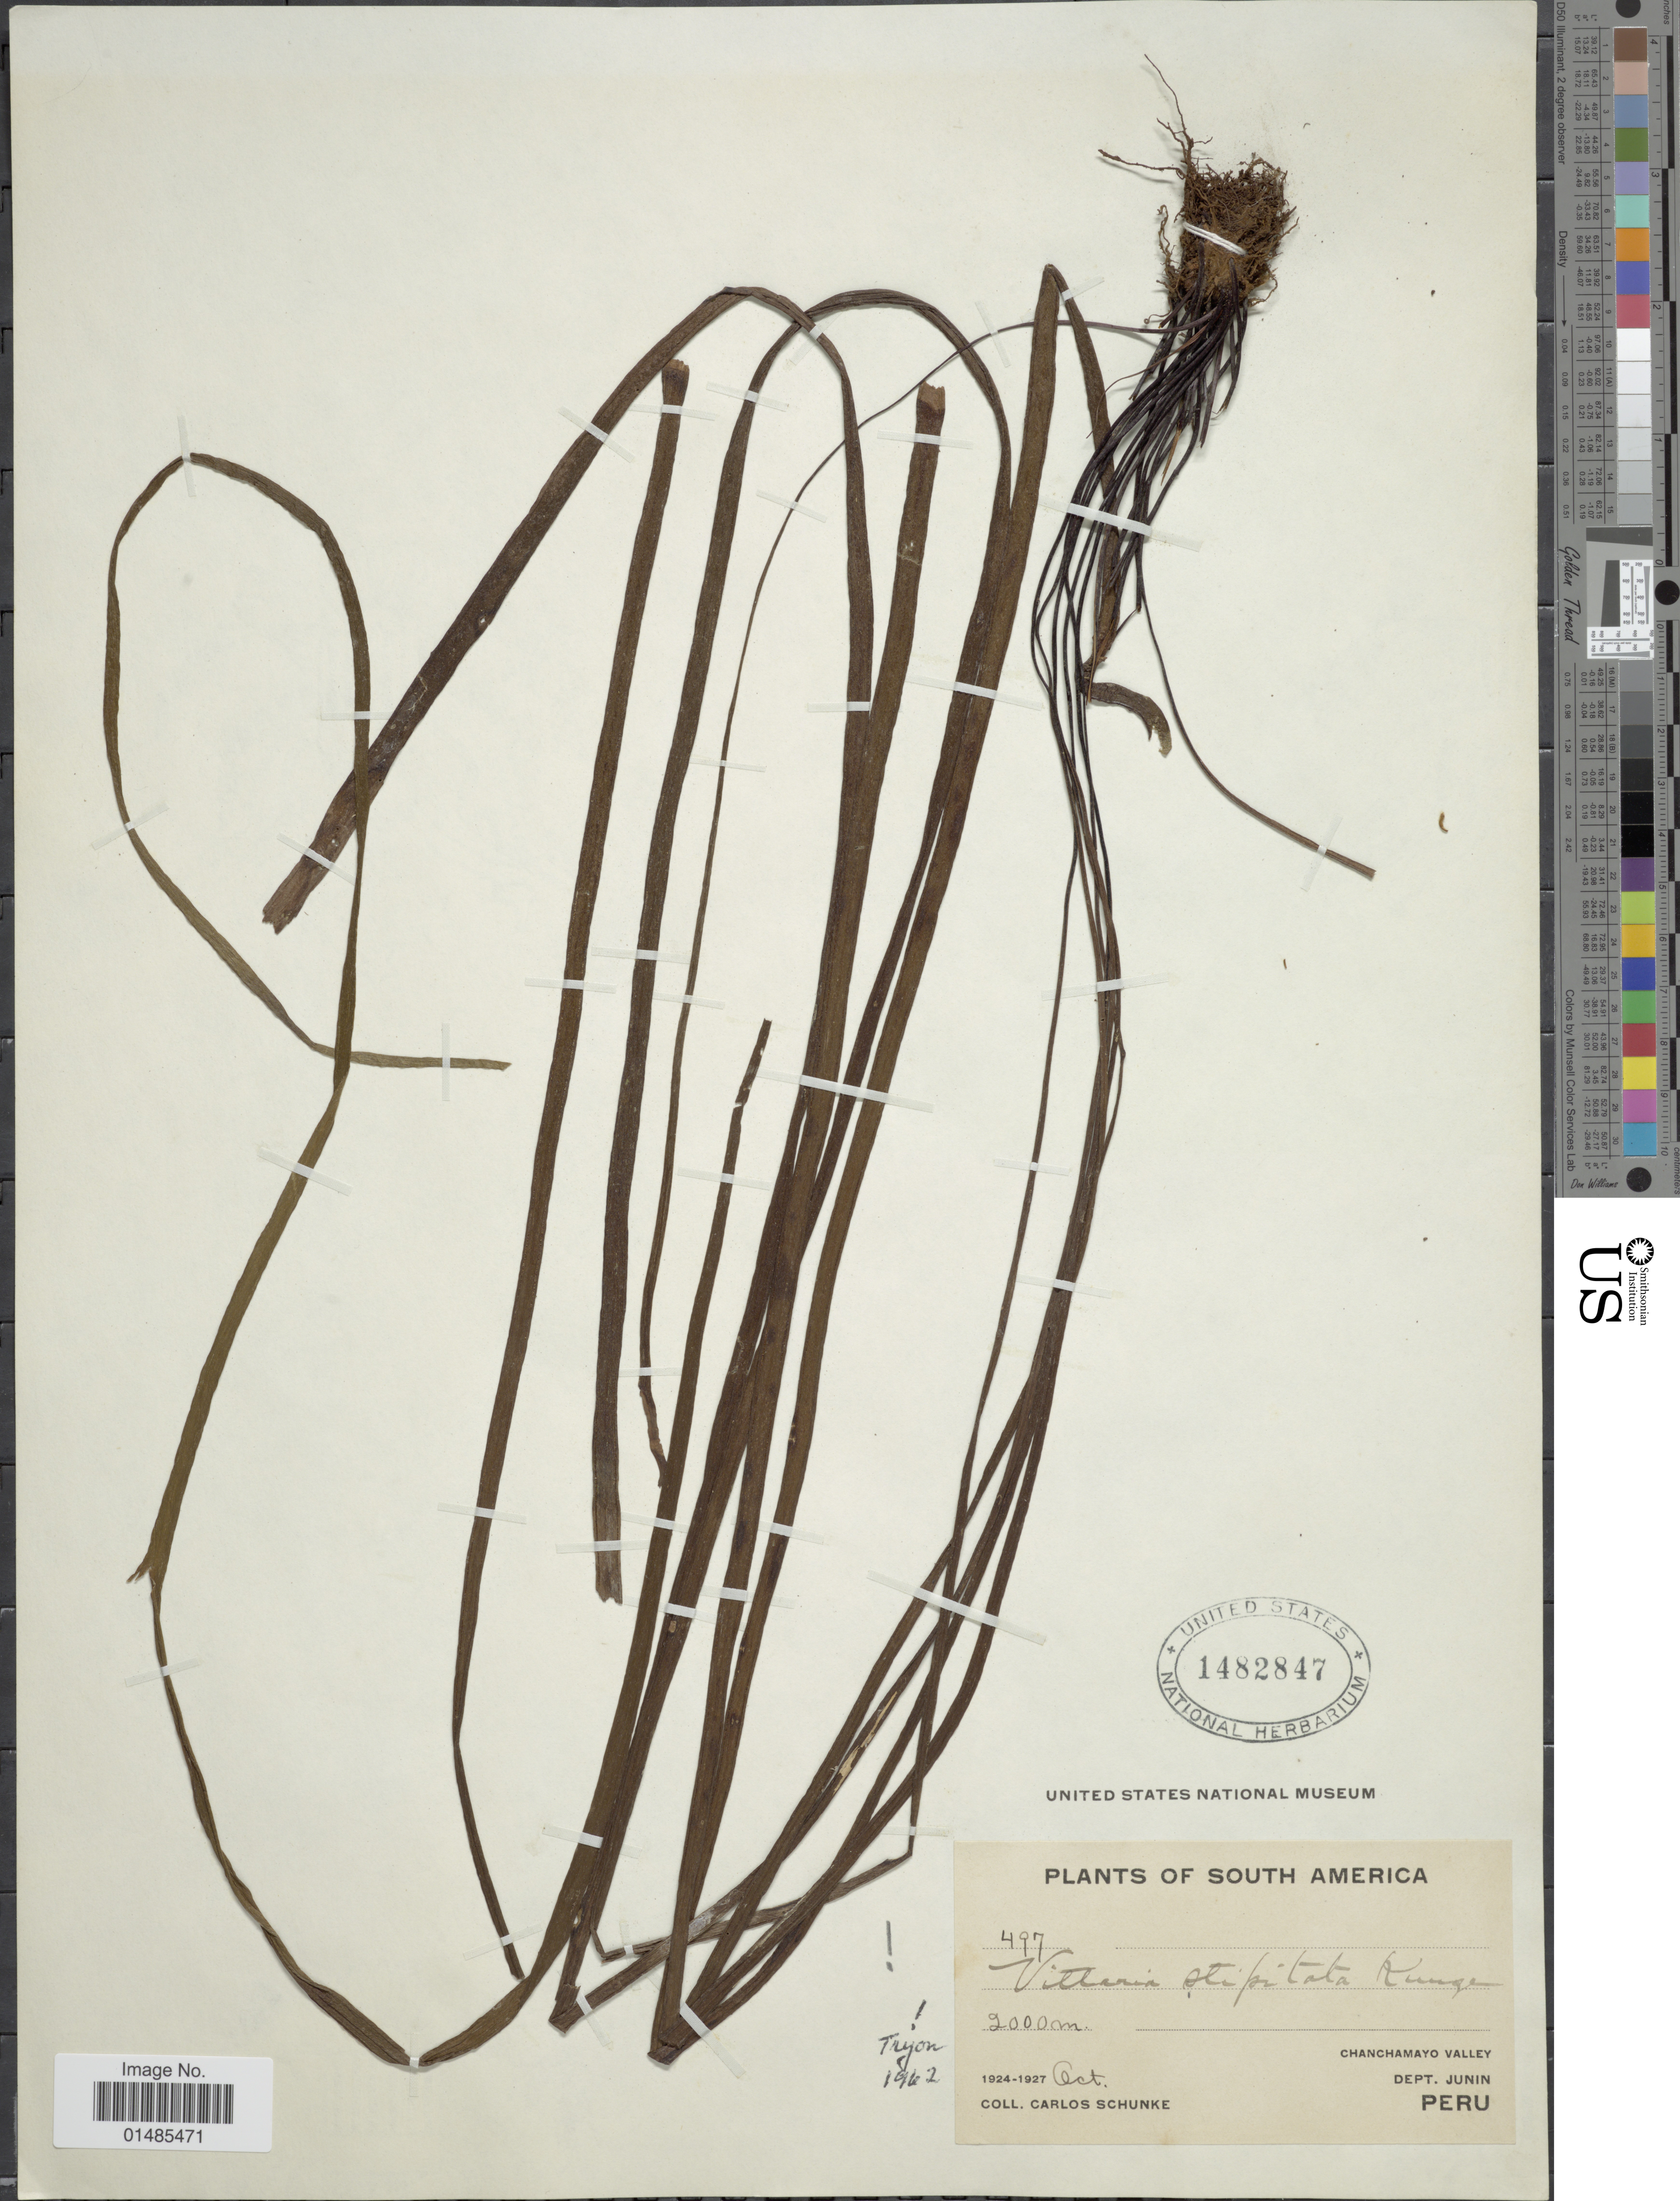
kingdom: Plantae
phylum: Tracheophyta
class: Polypodiopsida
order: Polypodiales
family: Pteridaceae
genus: Radiovittaria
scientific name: Radiovittaria stipitata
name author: (Kunze) E.H. Crane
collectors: C. Schunke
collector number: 497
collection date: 1924-10/1927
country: Peru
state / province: Junín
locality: Chanchamayo Valley.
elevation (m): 2000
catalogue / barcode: US 1482847